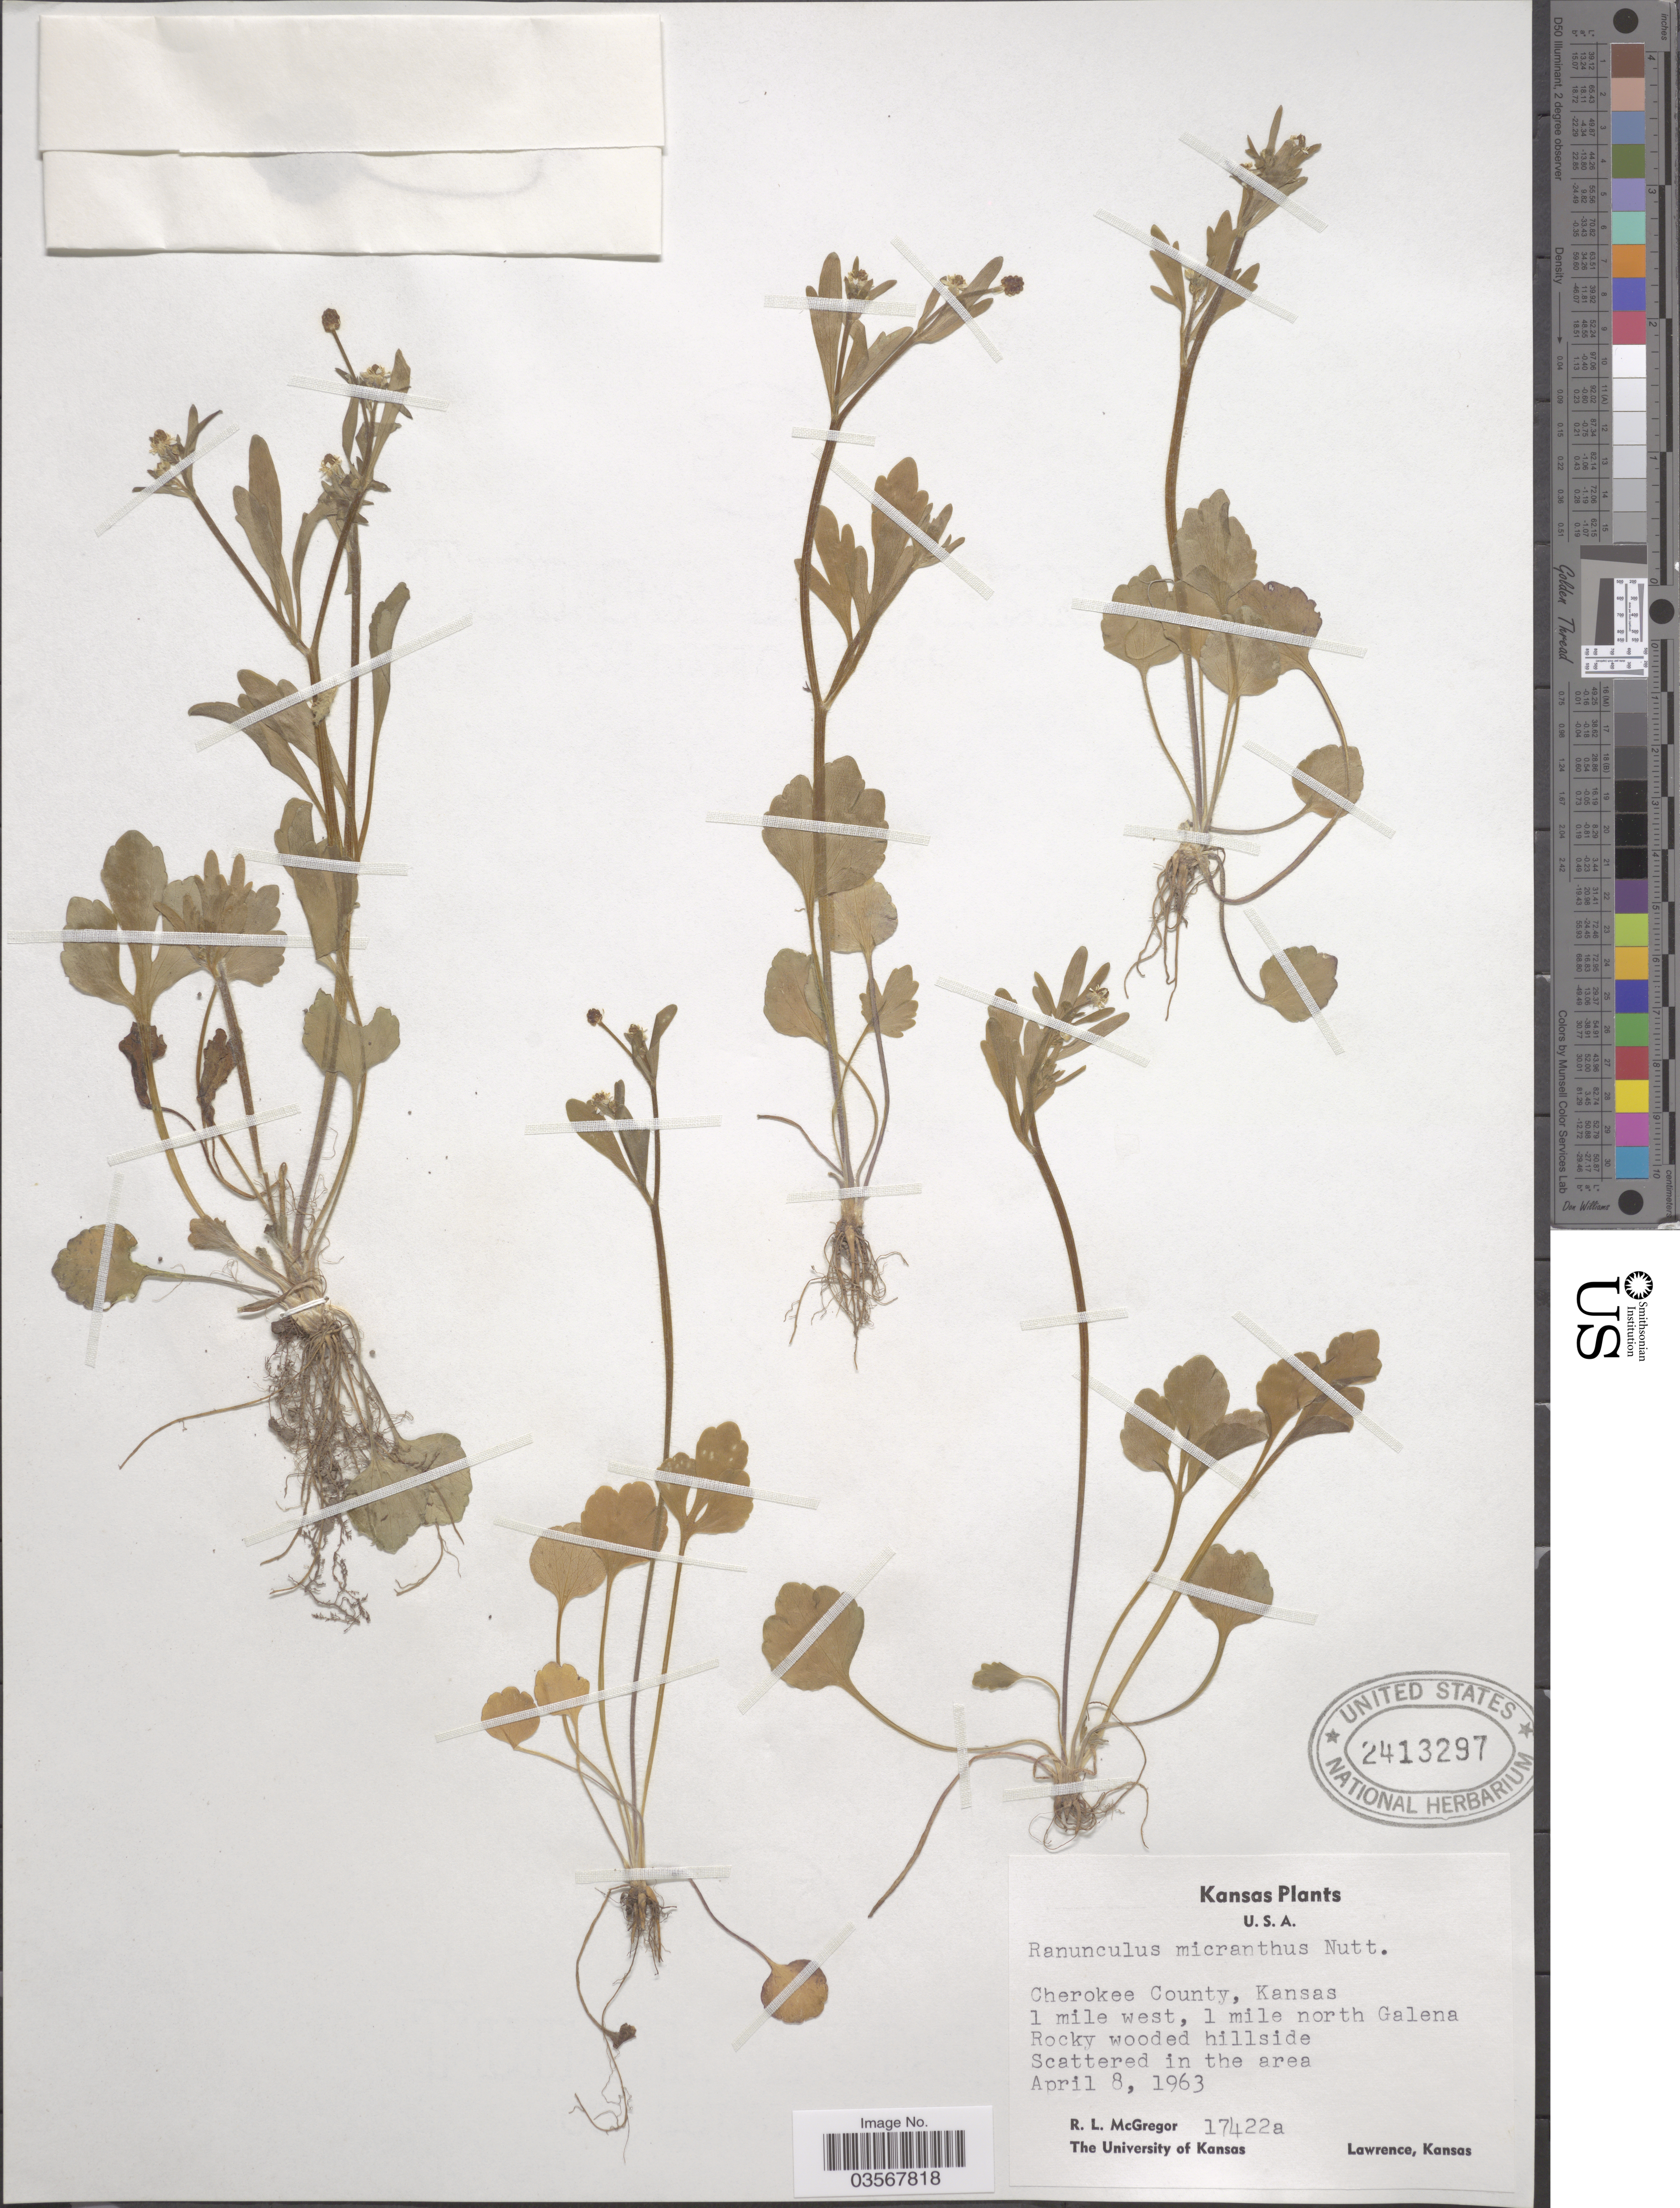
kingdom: Plantae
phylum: Tracheophyta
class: Magnoliopsida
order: Malpighiales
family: Violaceae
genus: Viola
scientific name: Viola sp.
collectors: O. Degener & C. L. Shear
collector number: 3371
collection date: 1928-02-20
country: United States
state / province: Hawaii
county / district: Honolulu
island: Oahu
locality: Upper Pauoa Flats, overlooking Nuuanu Valley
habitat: Moist rocky shaded slope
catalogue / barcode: US 1966338